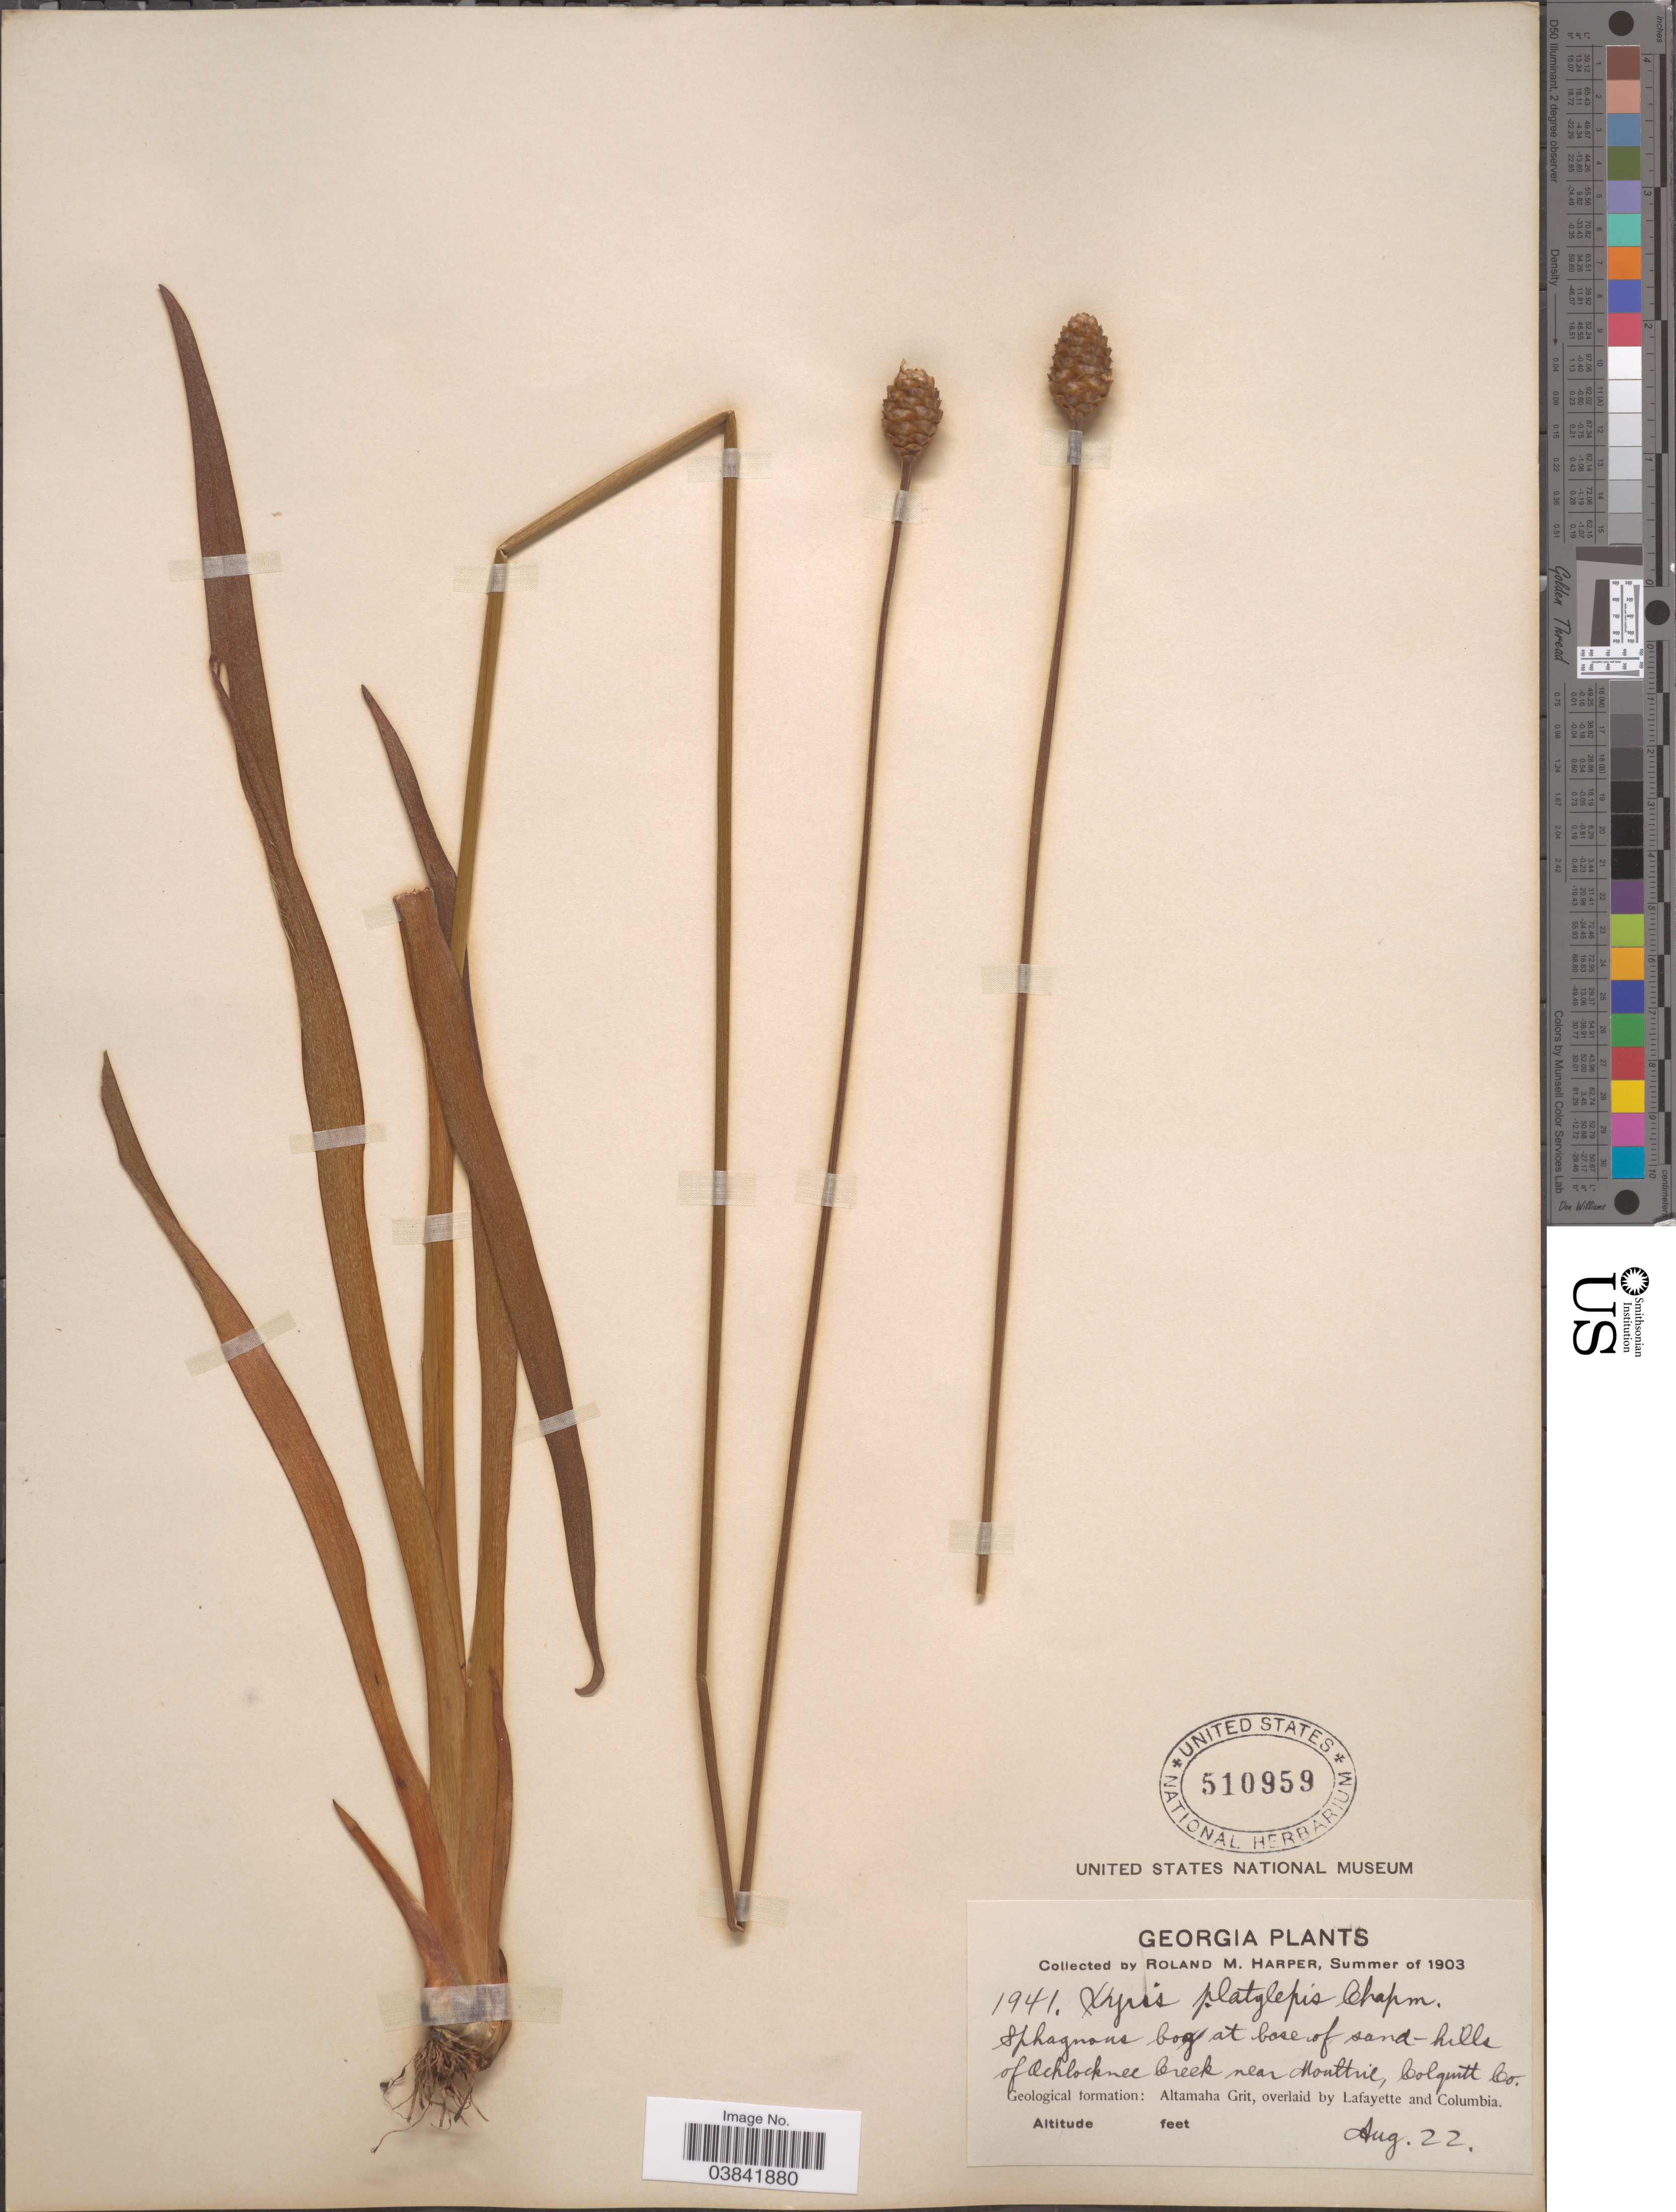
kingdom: Plantae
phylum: Tracheophyta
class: Liliopsida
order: Poales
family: Xyridaceae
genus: Xyris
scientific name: Xyris platylepis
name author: Chapm.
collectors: R. M. Harper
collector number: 1941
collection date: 1903-08-22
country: United States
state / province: Georgia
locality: Sphagnous bog at base of sand-hills of Ochlocknee Creek near Moultrie, Colquitt Co. Geological formation: Altamaha Grit, overlaid by Lafayette and Columbia.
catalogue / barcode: US 510959